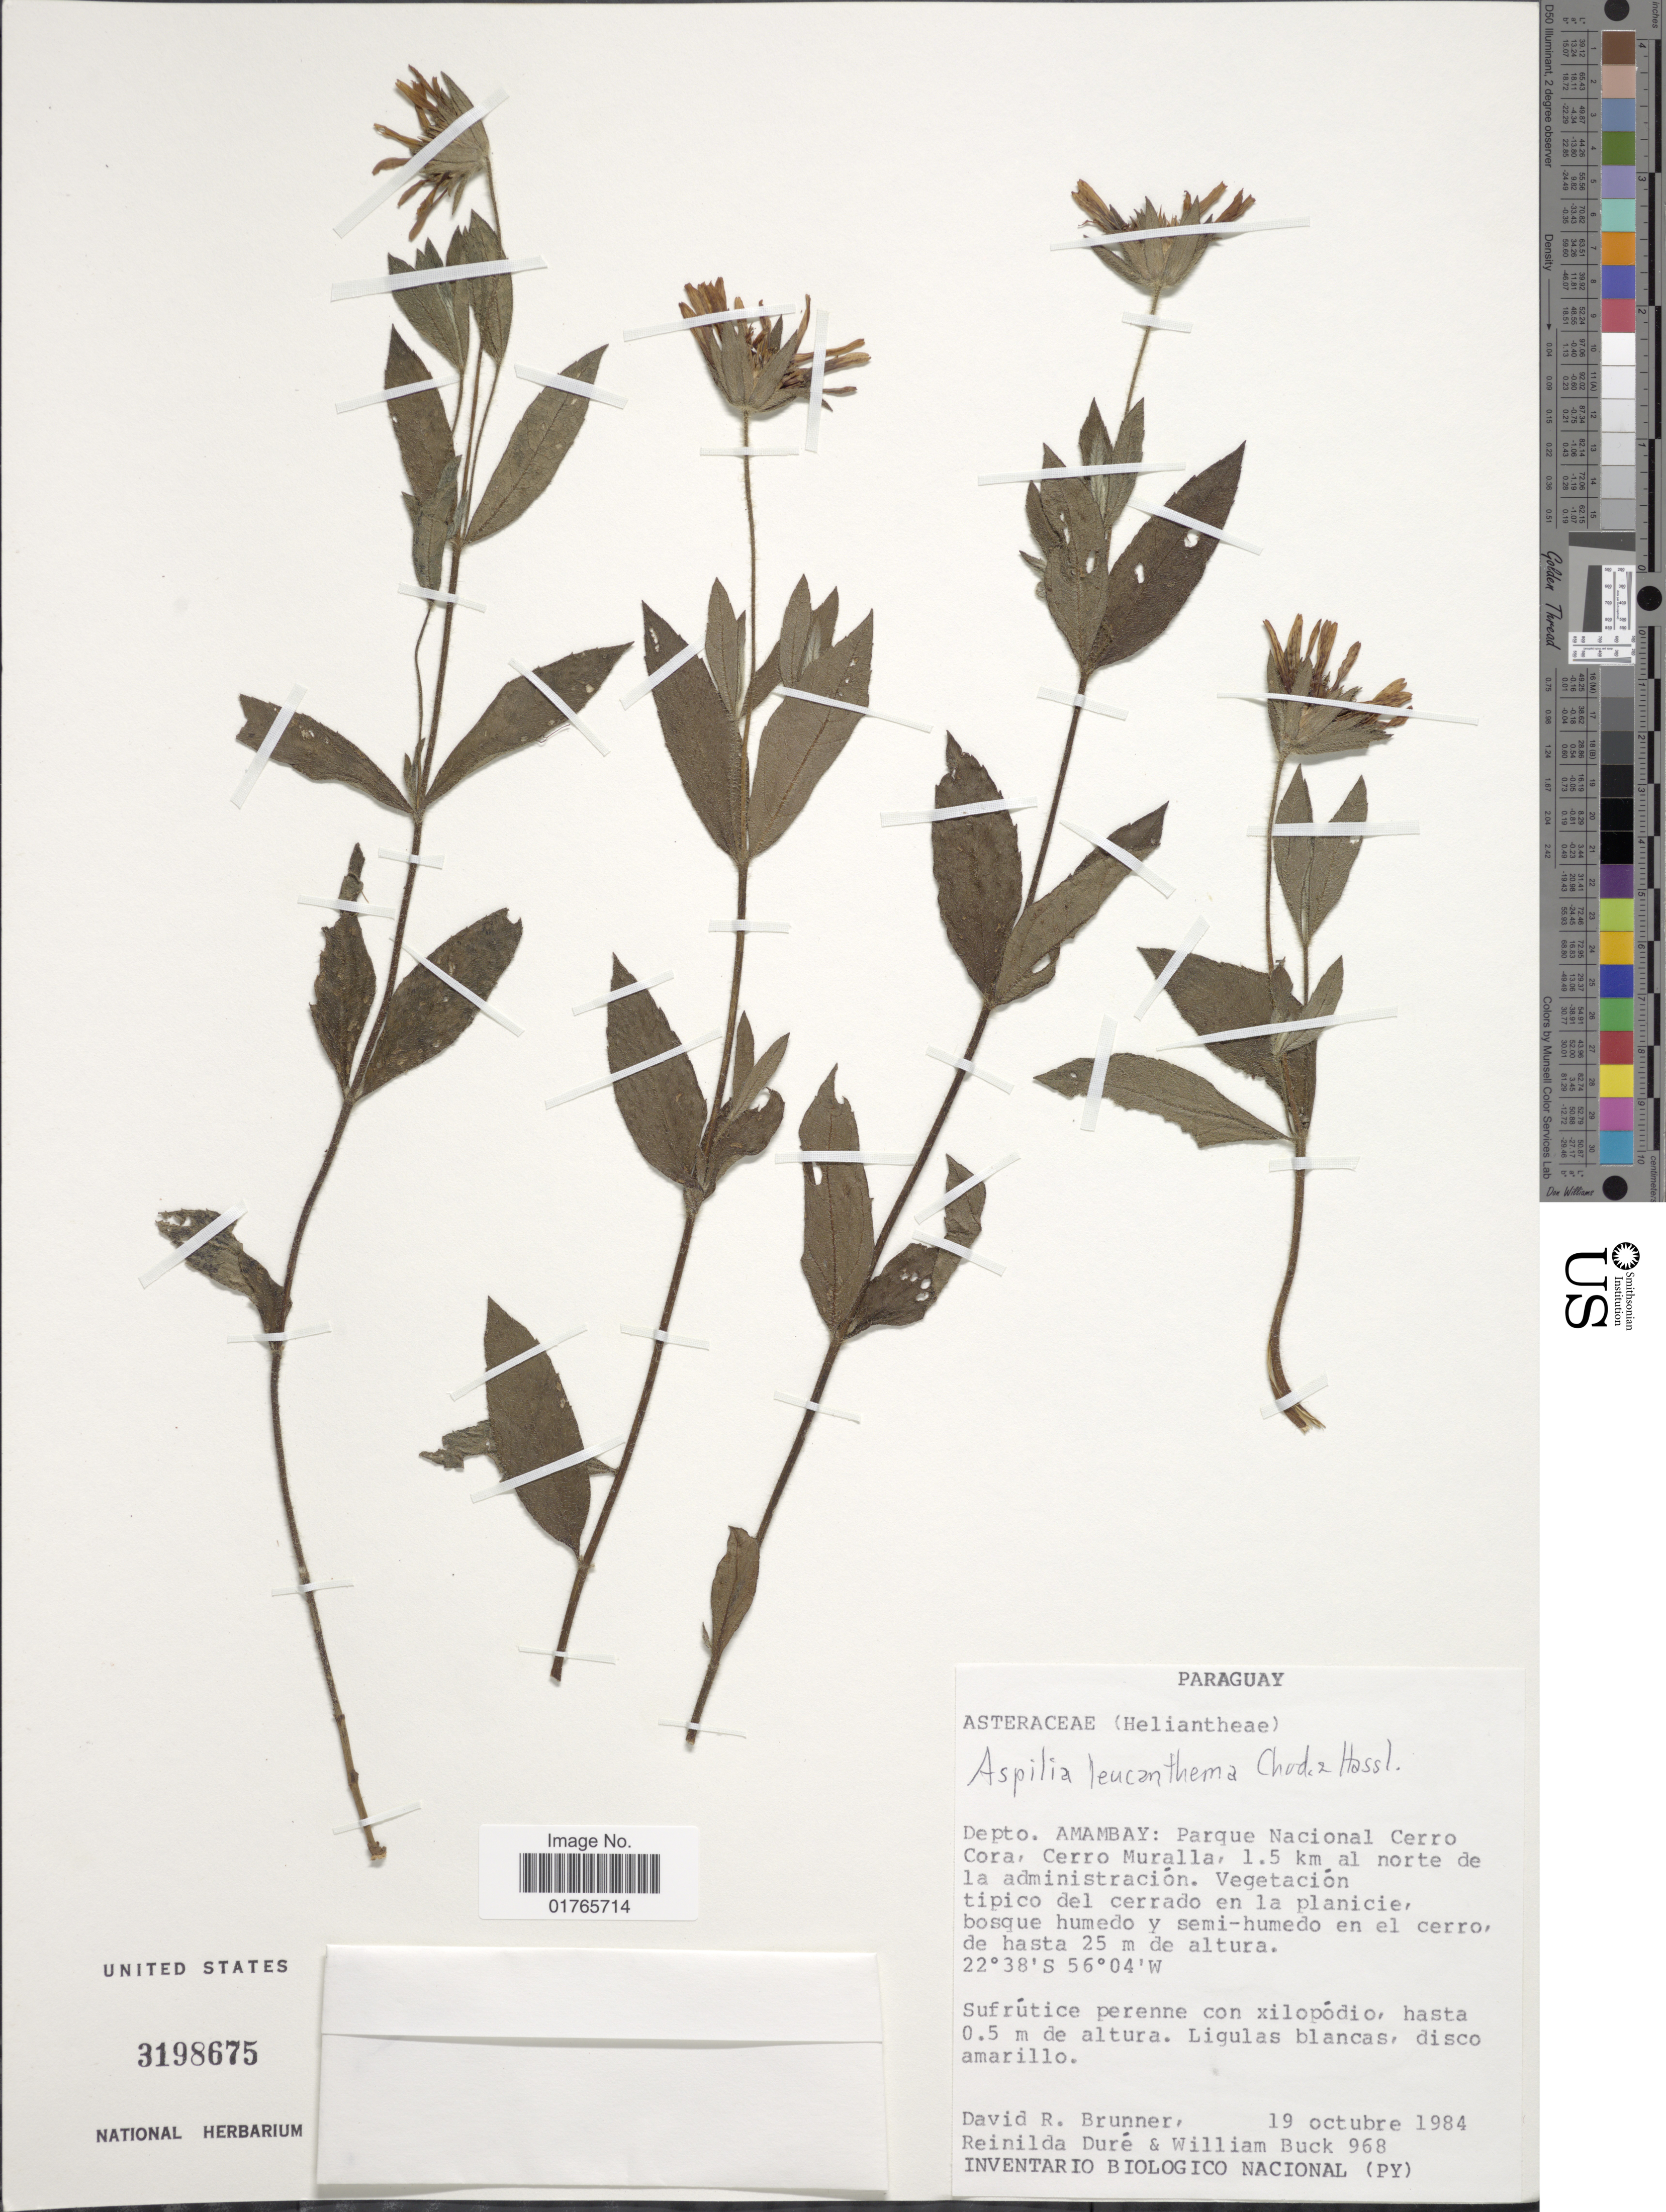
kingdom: Plantae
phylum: Tracheophyta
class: Magnoliopsida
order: Asterales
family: Asteraceae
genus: Aspilia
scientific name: Aspilia leucanthemum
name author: Chodat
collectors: D. R. Brunner, R. Duré & W. Buck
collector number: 968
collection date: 1984-10-19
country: Paraguay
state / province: Amambay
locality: Parque Nacional Cerro Cora, Cerro Muralla, 1.5 km al norte de la administracion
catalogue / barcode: US 3198675